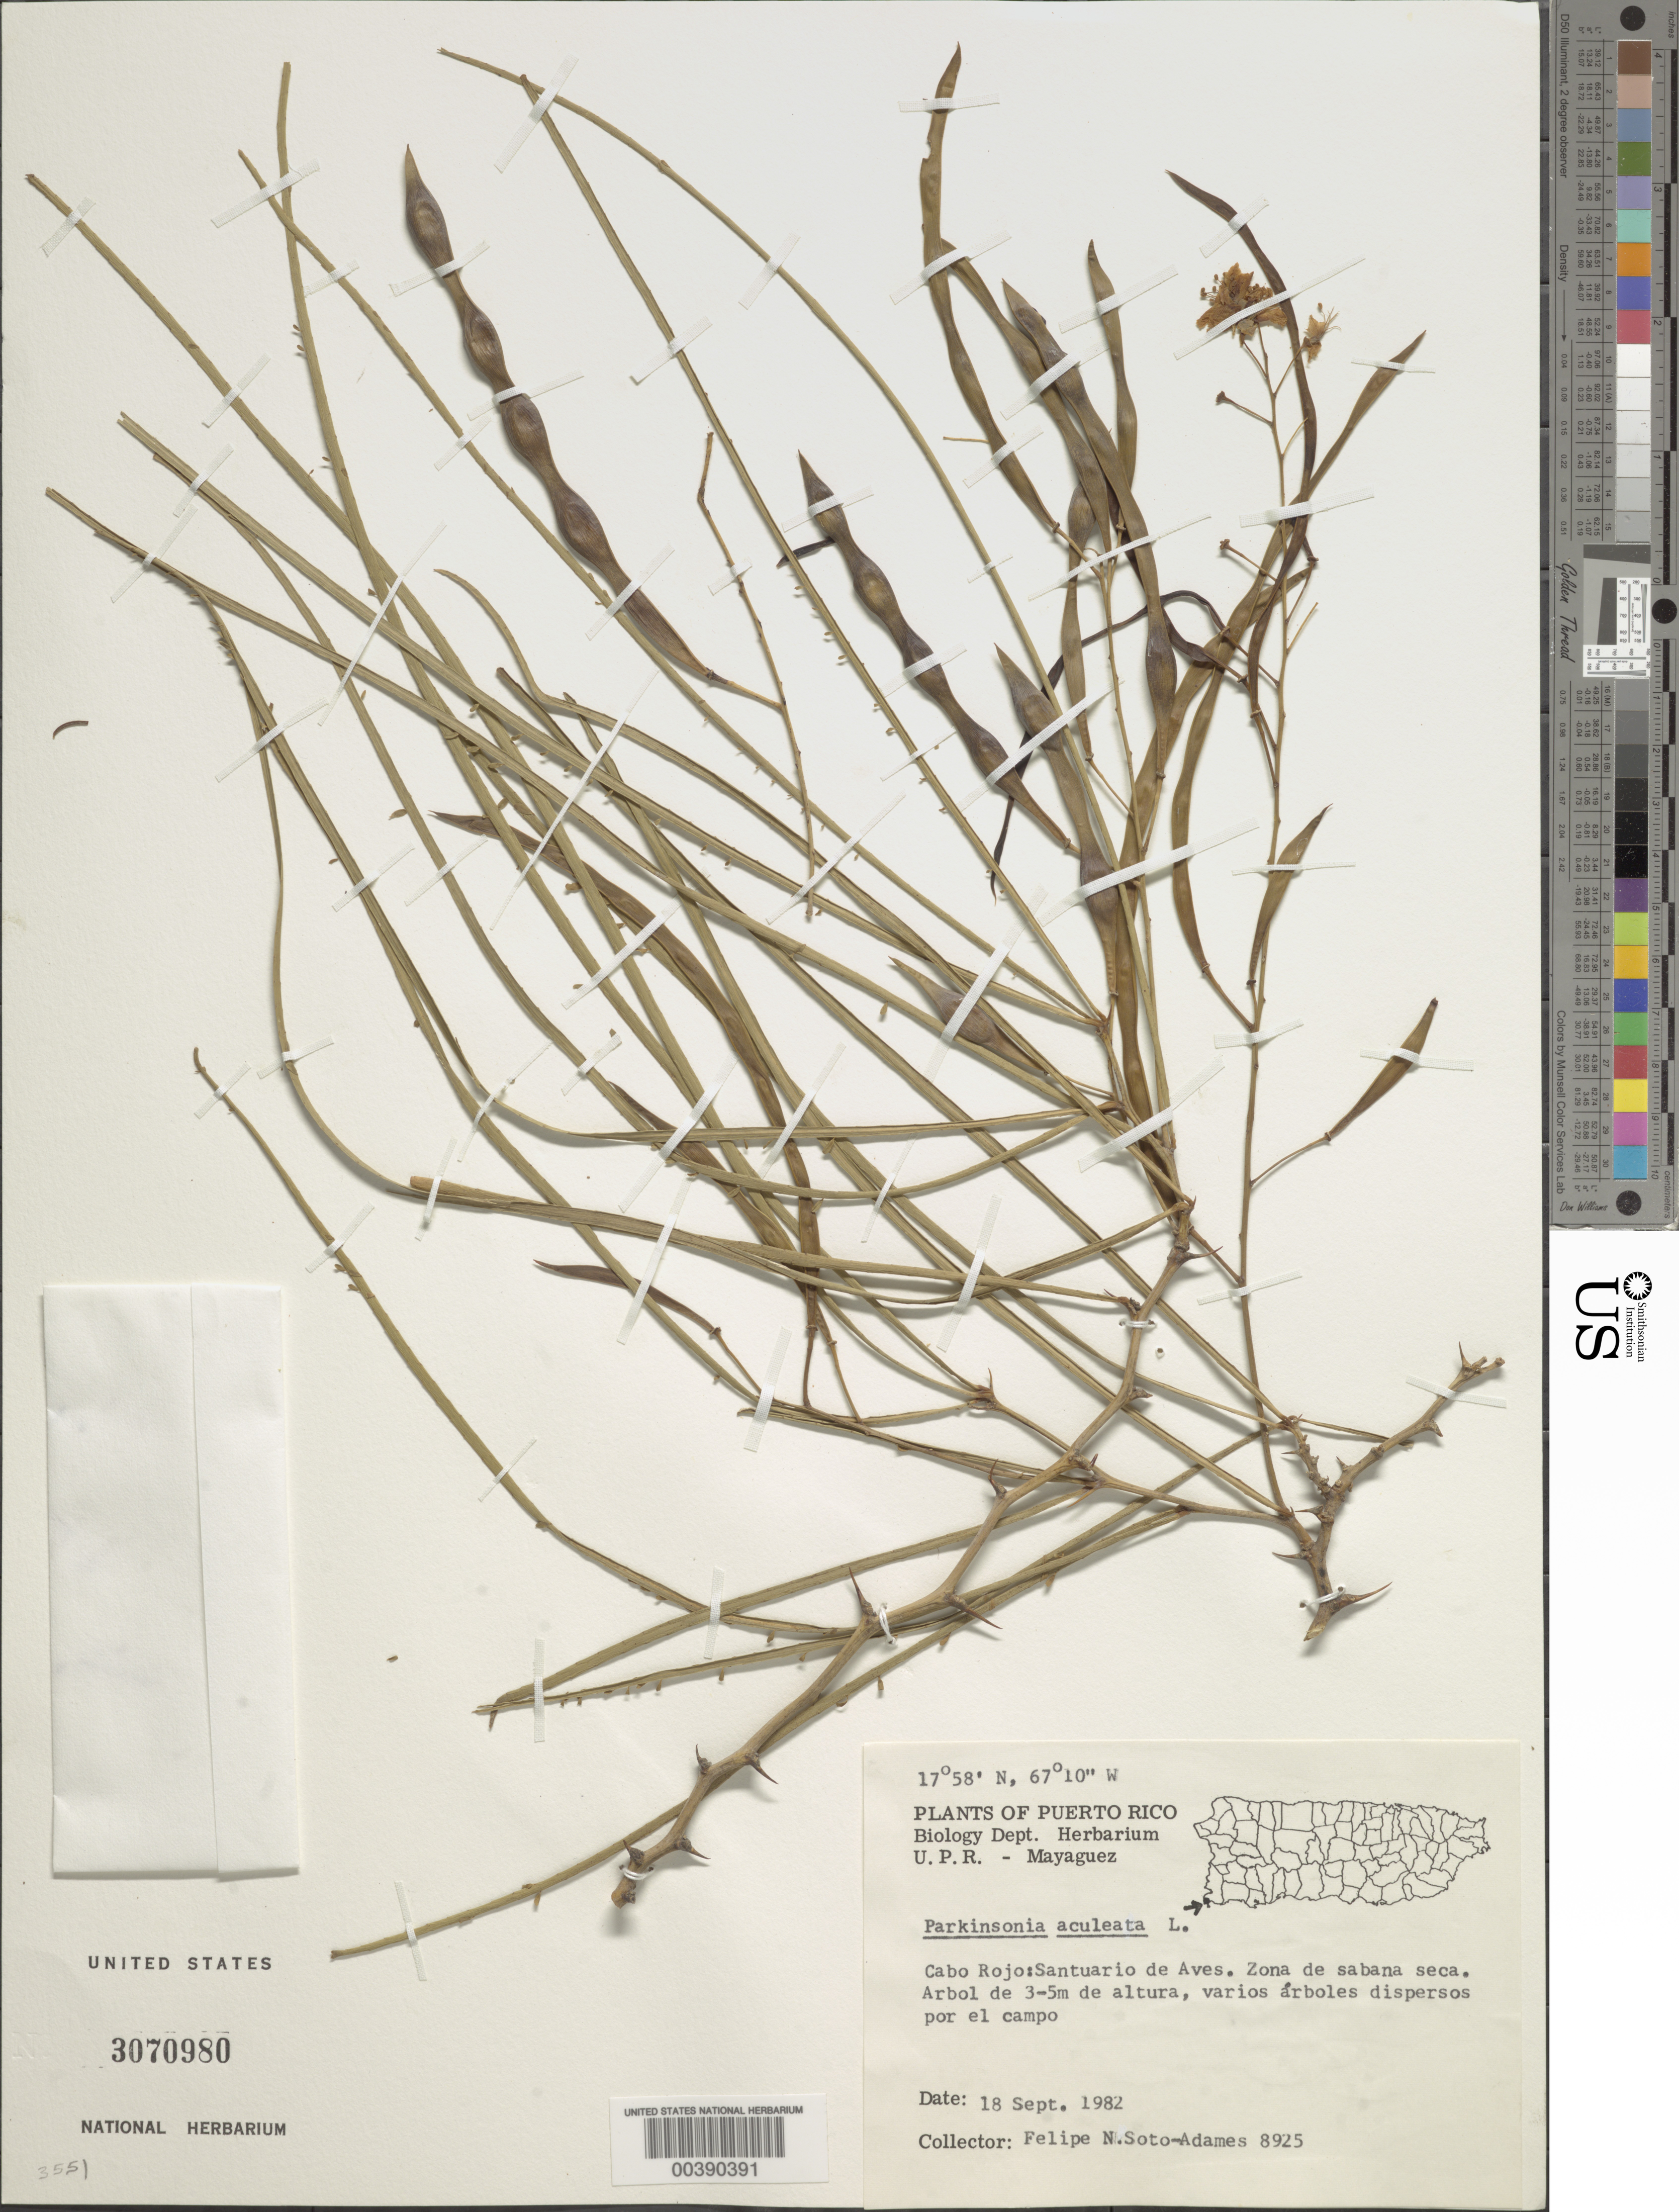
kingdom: Plantae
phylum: Tracheophyta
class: Magnoliopsida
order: Fabales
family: Fabaceae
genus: Parkinsonia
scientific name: Parkinsonia aculeata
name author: L.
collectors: F. N. Soto A.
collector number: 8925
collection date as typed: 18 Sep 1982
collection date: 1982-09-18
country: Puerto Rico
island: Greater Antilles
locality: Cabo rojo; santuario de aves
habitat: Zona de sabana seca; campo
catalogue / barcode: US 3070980